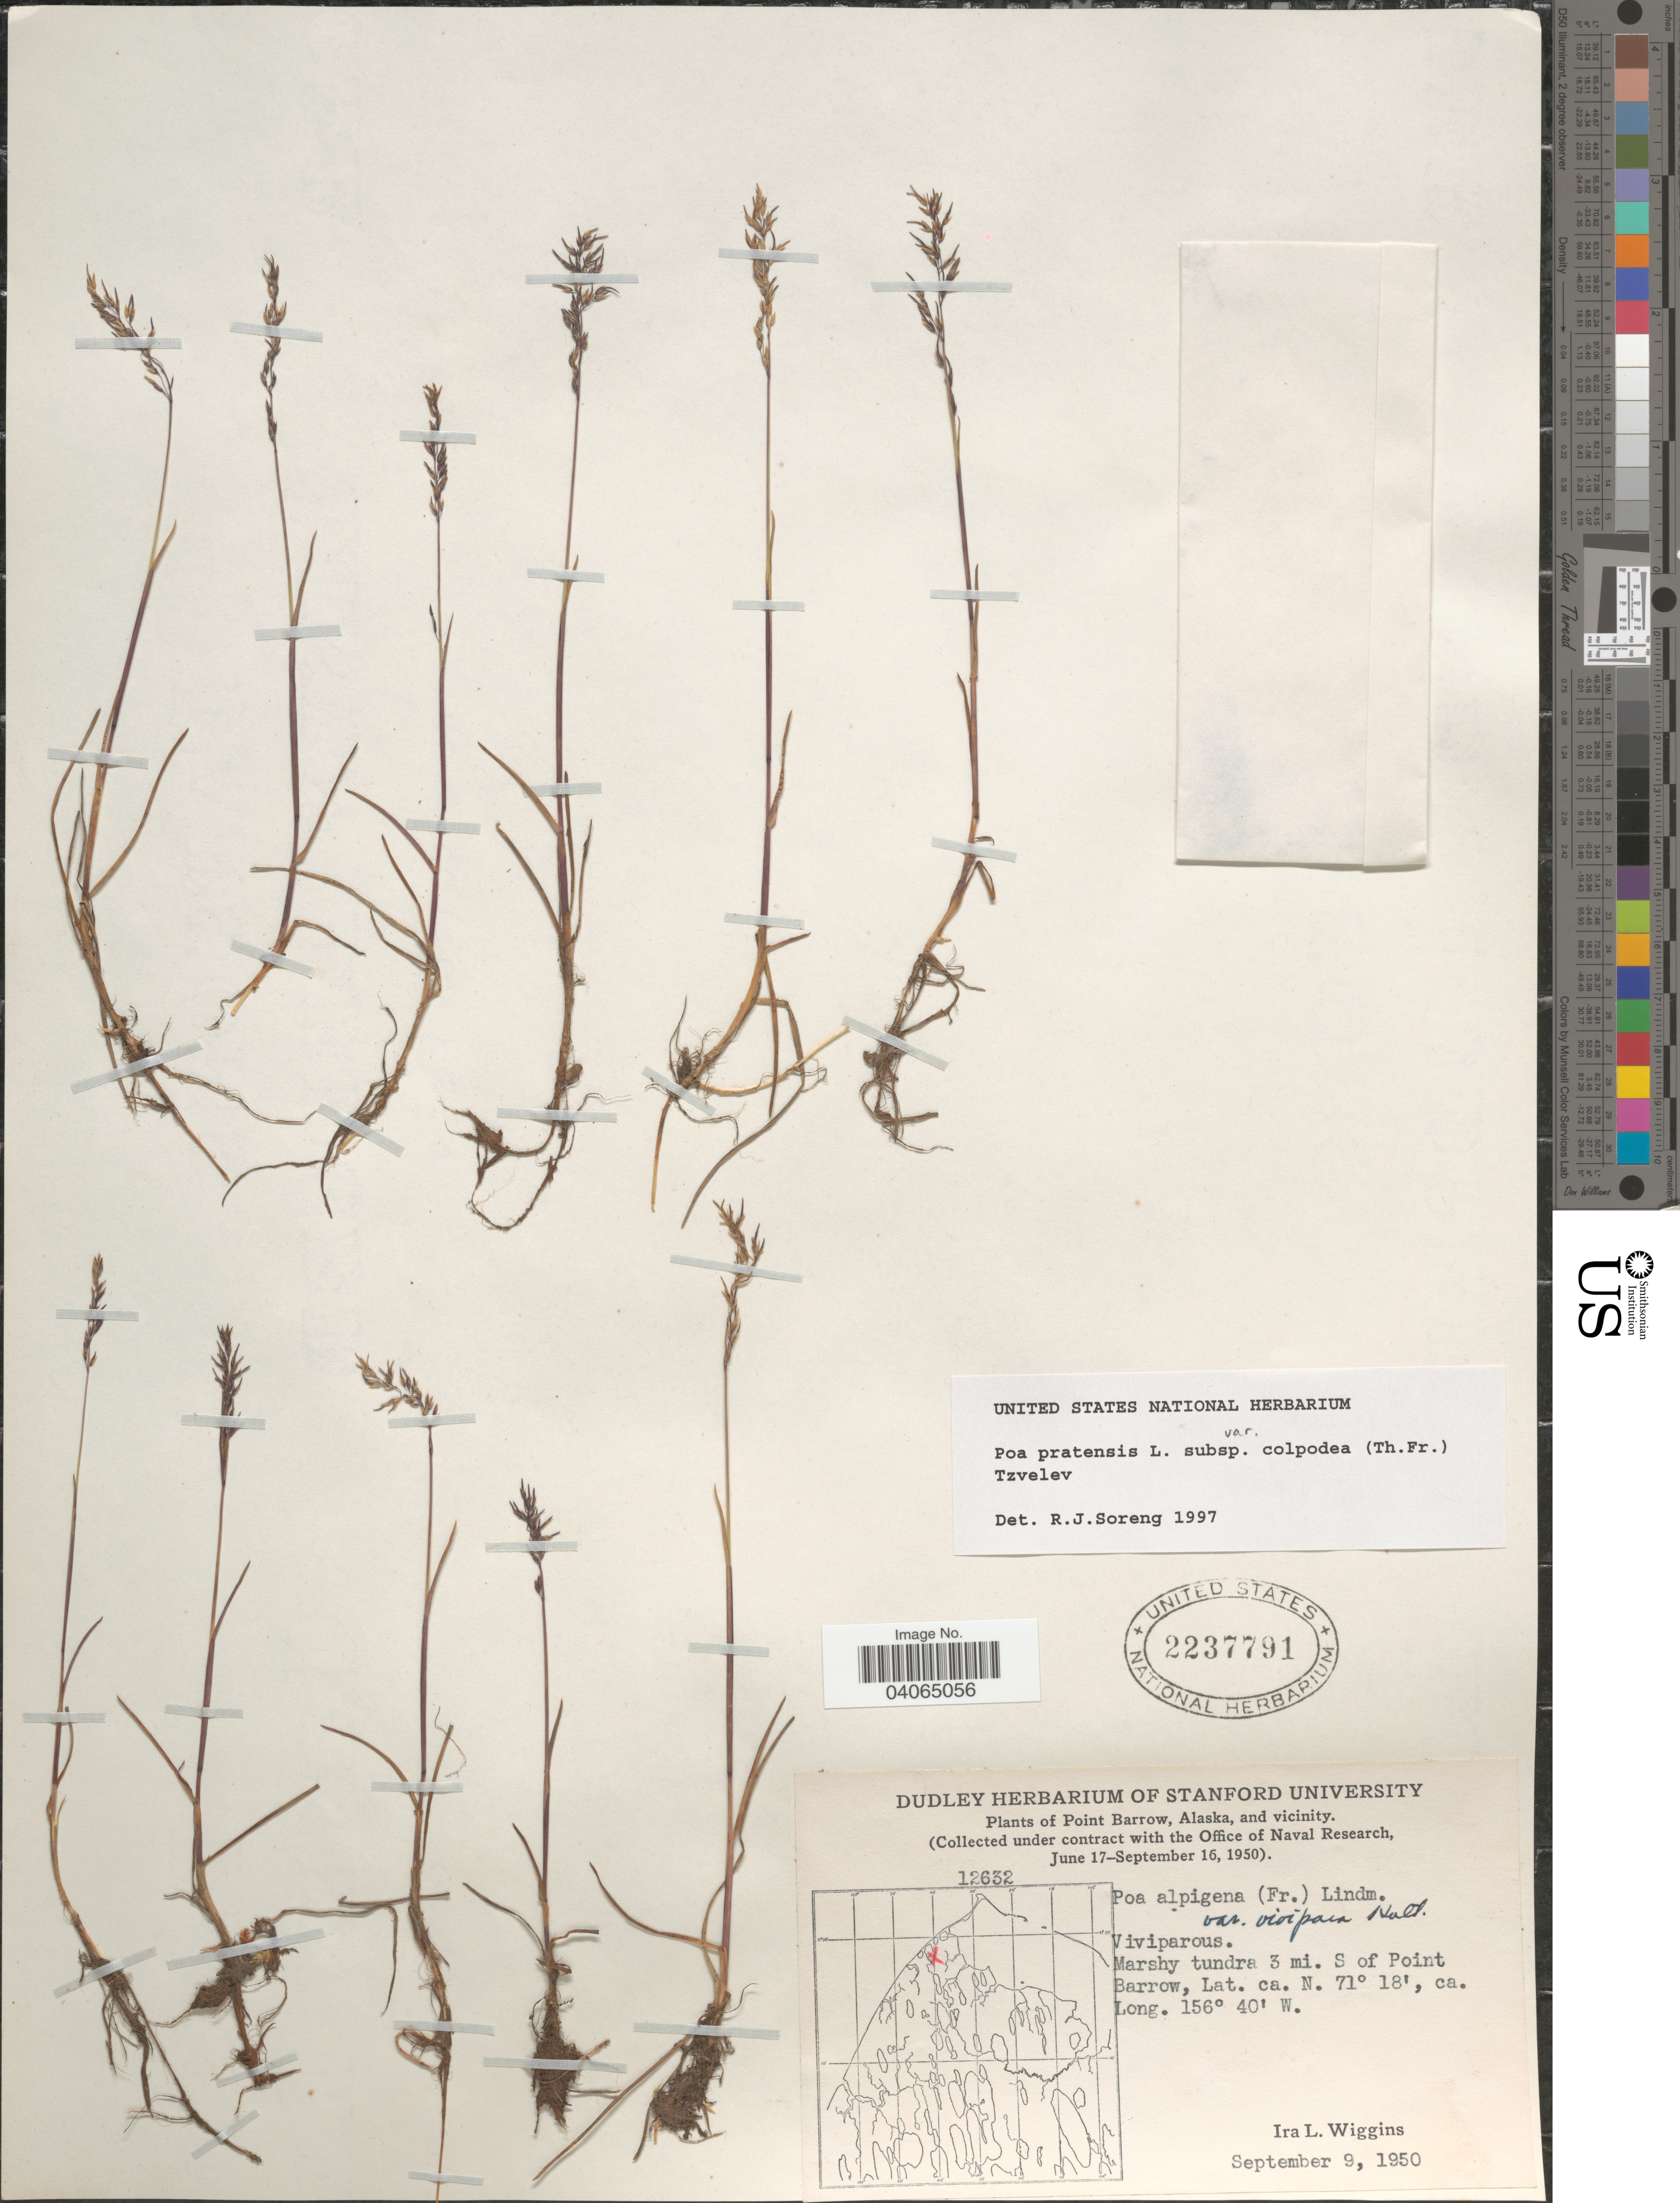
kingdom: Plantae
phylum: Tracheophyta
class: Liliopsida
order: Poales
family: Poaceae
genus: Poa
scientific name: Poa pratensis subsp. colpodea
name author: (Th. Fr.) Tzvelev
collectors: I. L. Wiggins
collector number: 12632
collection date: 1950-09-09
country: United States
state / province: Alaska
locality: Point Barrow and vicinity. Marshy tundra 3 mi. S of Point Barrow.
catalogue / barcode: US 2237791